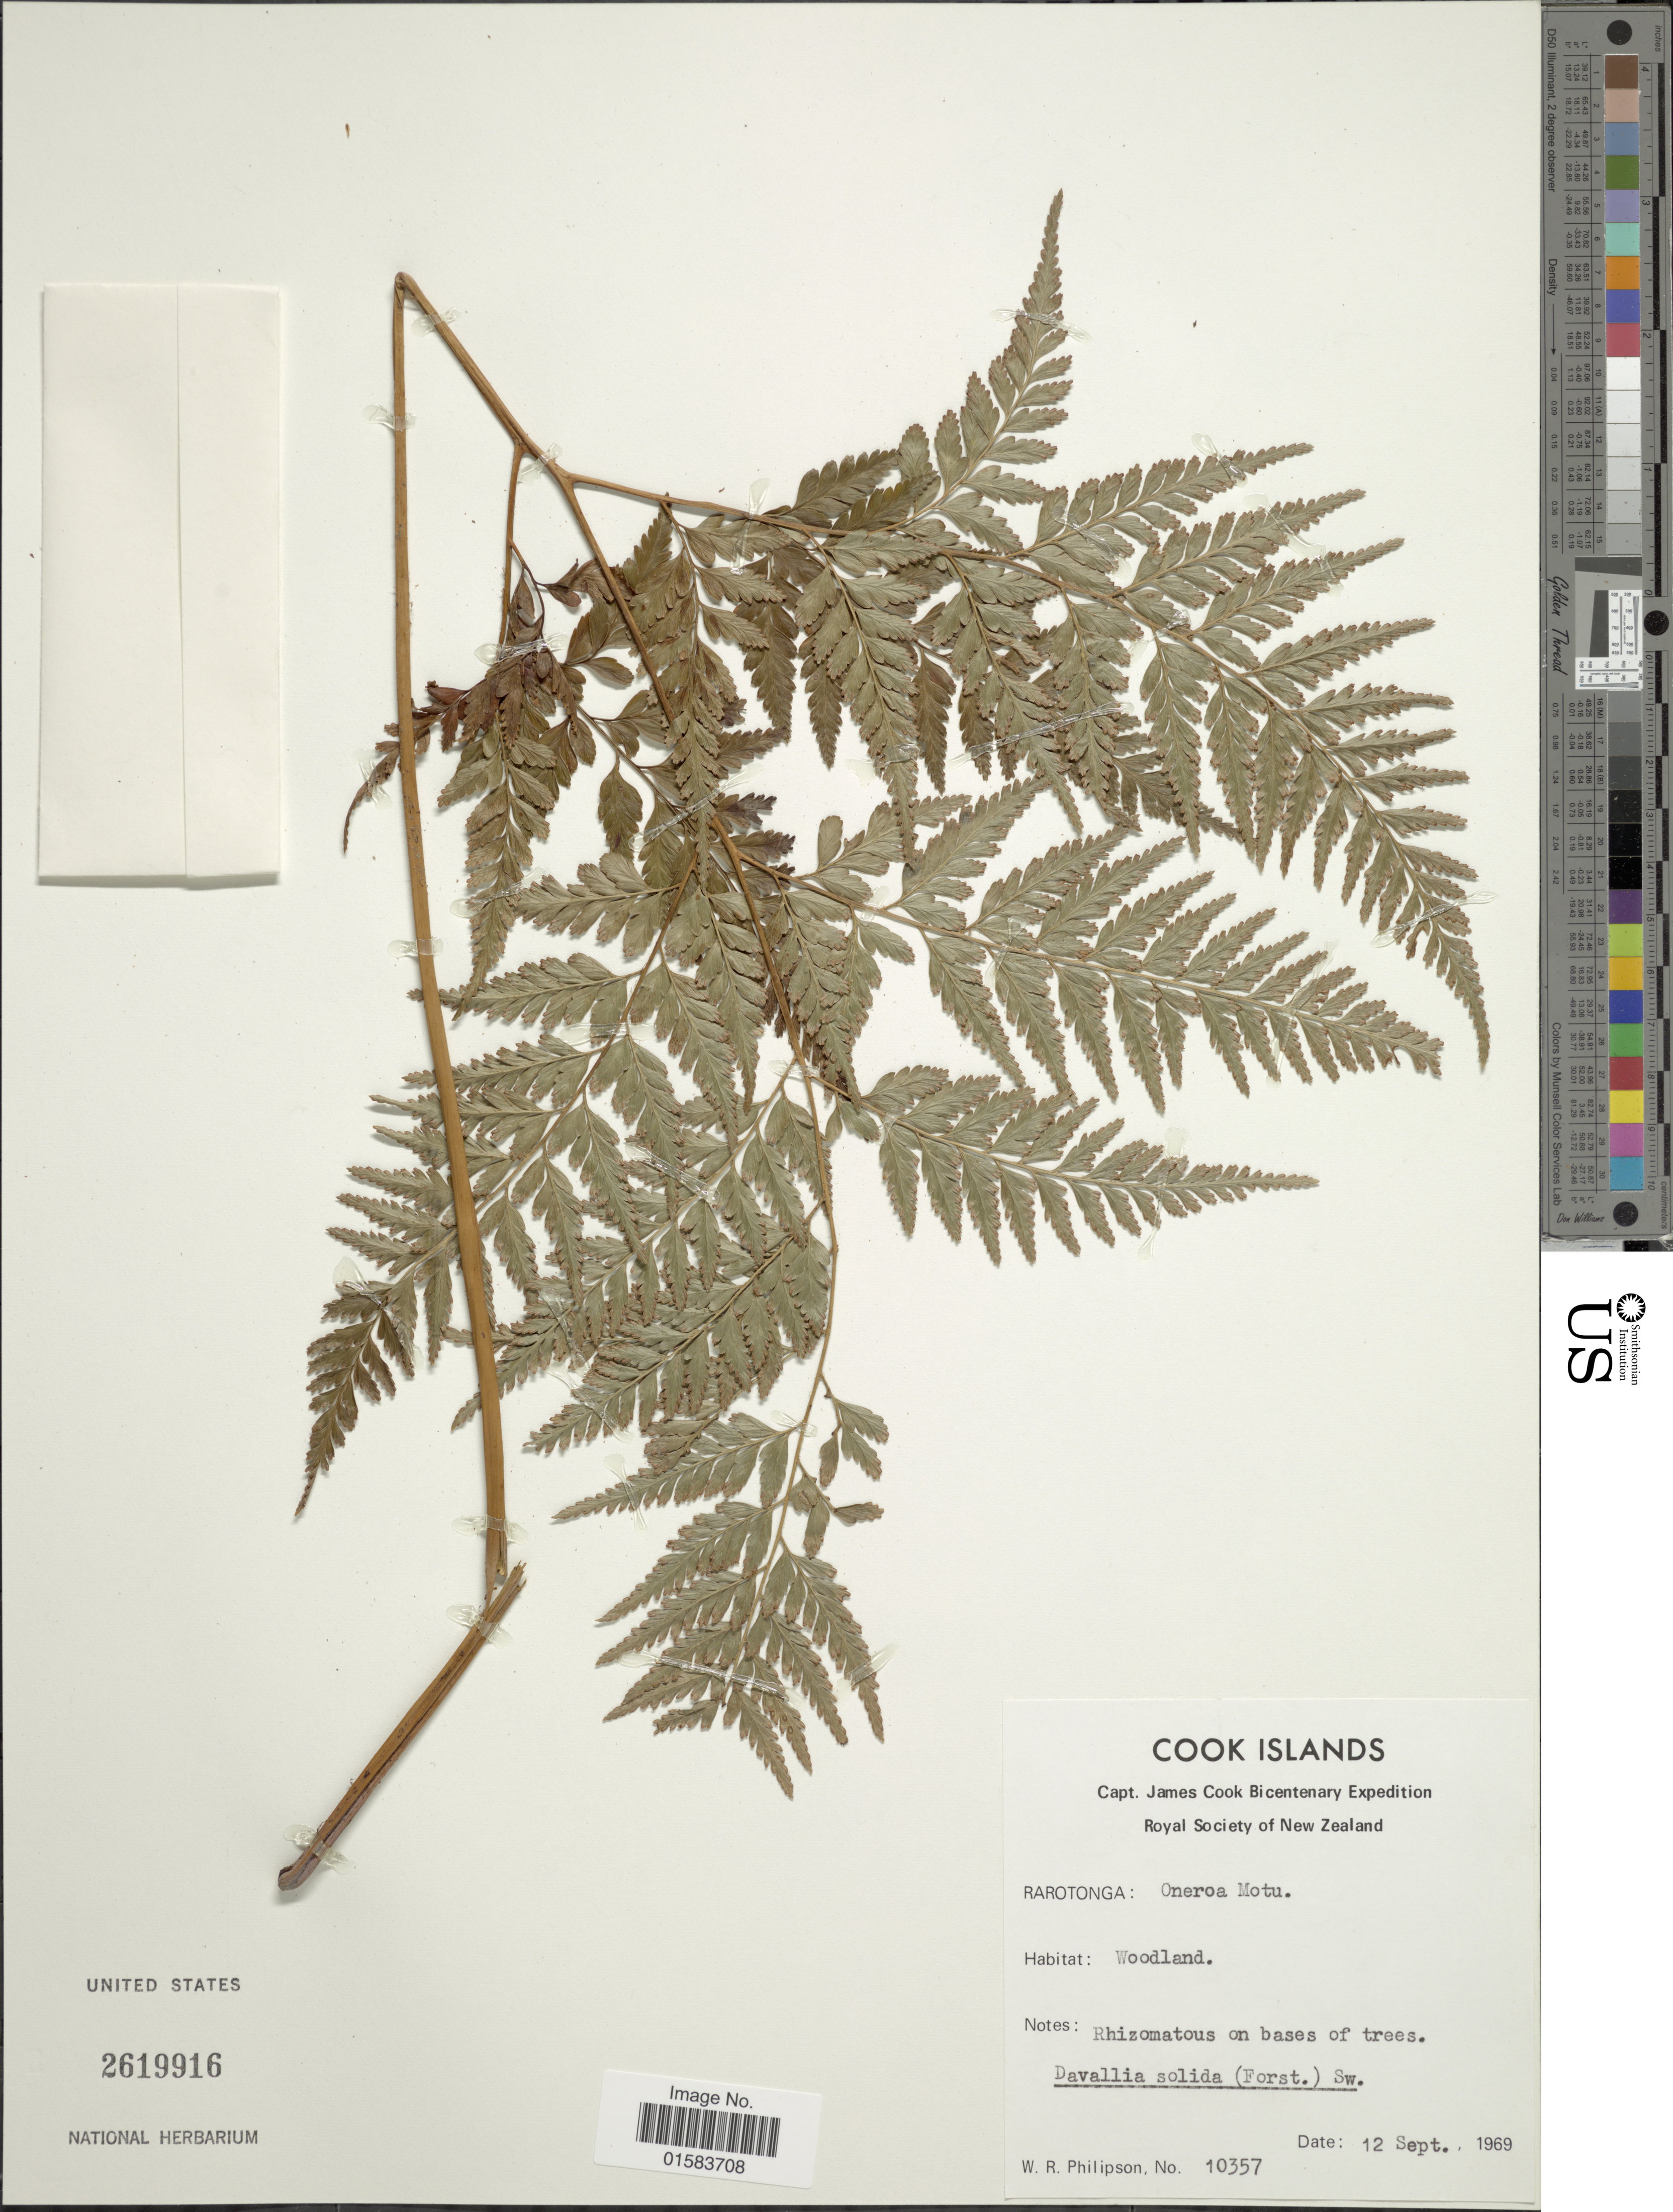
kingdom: Plantae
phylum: Tracheophyta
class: Polypodiopsida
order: Polypodiales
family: Davalliaceae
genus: Davallia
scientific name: Davallia solida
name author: (G. Forst.) Sw.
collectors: W. R. Philipson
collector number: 10357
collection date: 1969-09-12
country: Cook Islands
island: Rarotonga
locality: Rarotonga, Onerao Motu, Woodland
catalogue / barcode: US 2619916